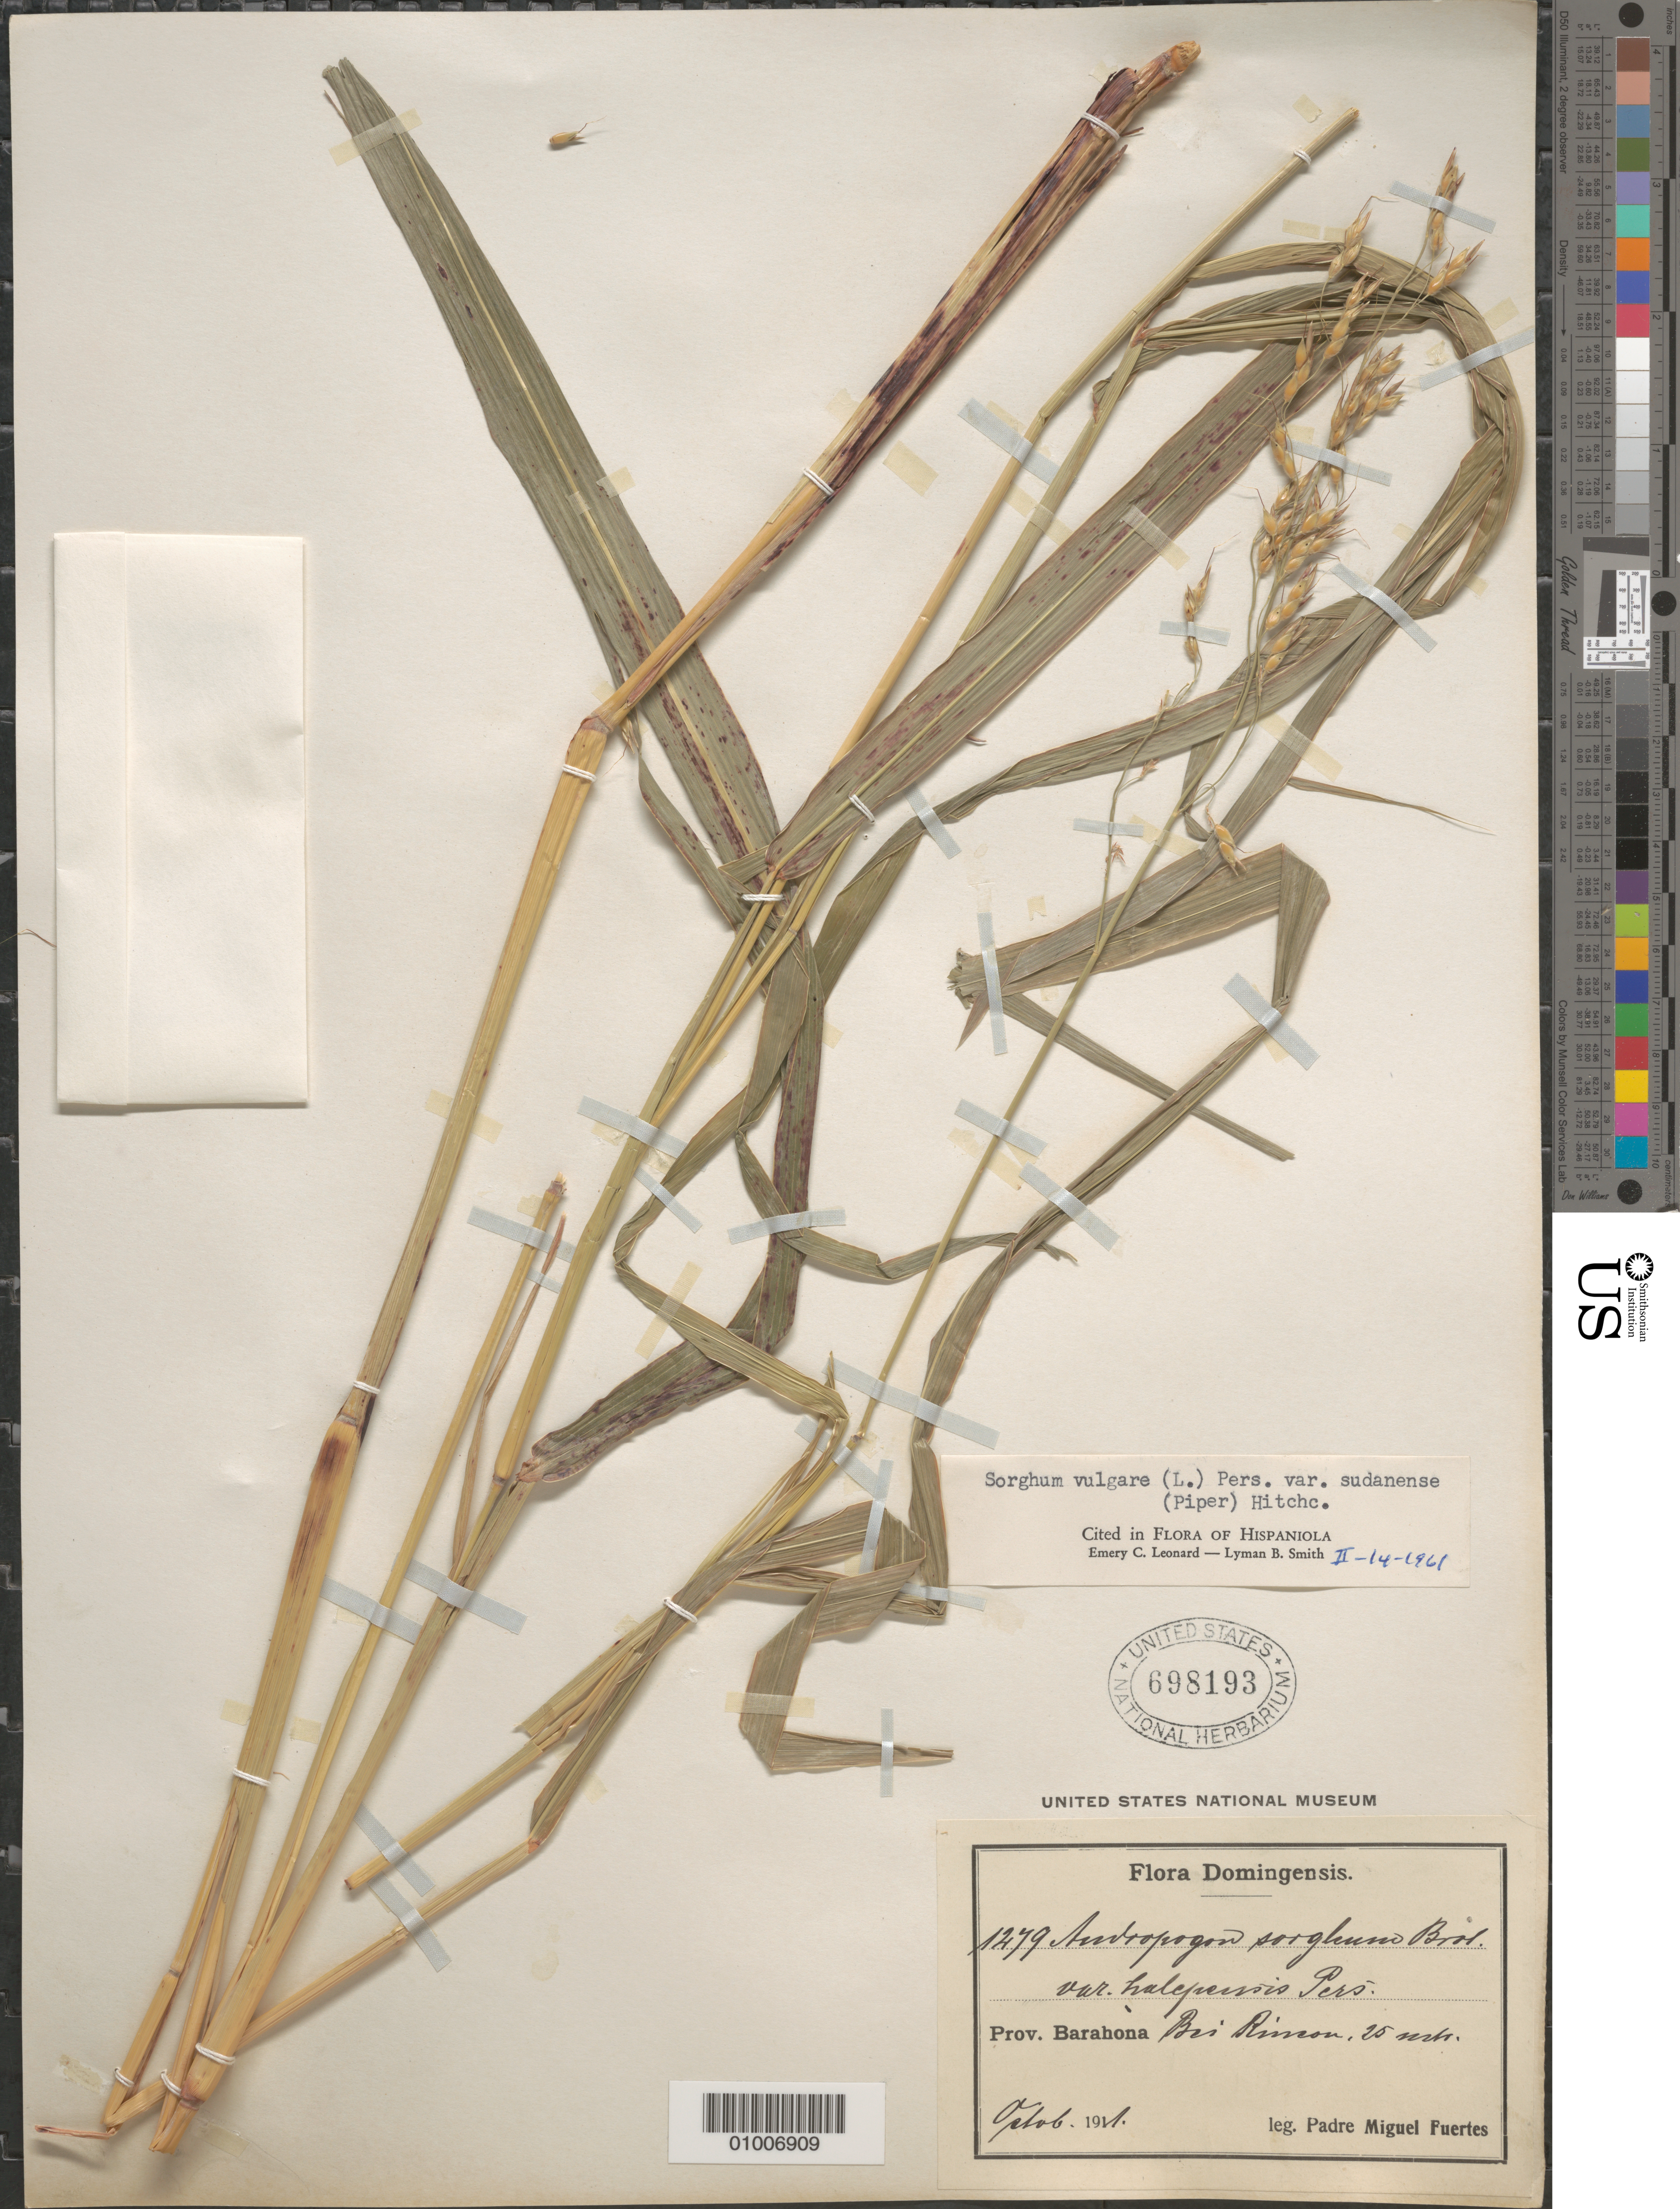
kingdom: Plantae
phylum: Tracheophyta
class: Liliopsida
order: Poales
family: Poaceae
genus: Sorghum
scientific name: Sorghum bicolor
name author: (L.) Moench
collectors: M. D. Fuertes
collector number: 1279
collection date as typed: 01 Jun 1911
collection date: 1911-06-01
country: Dominican Republic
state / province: Barahona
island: Hispaniola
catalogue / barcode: US 698193